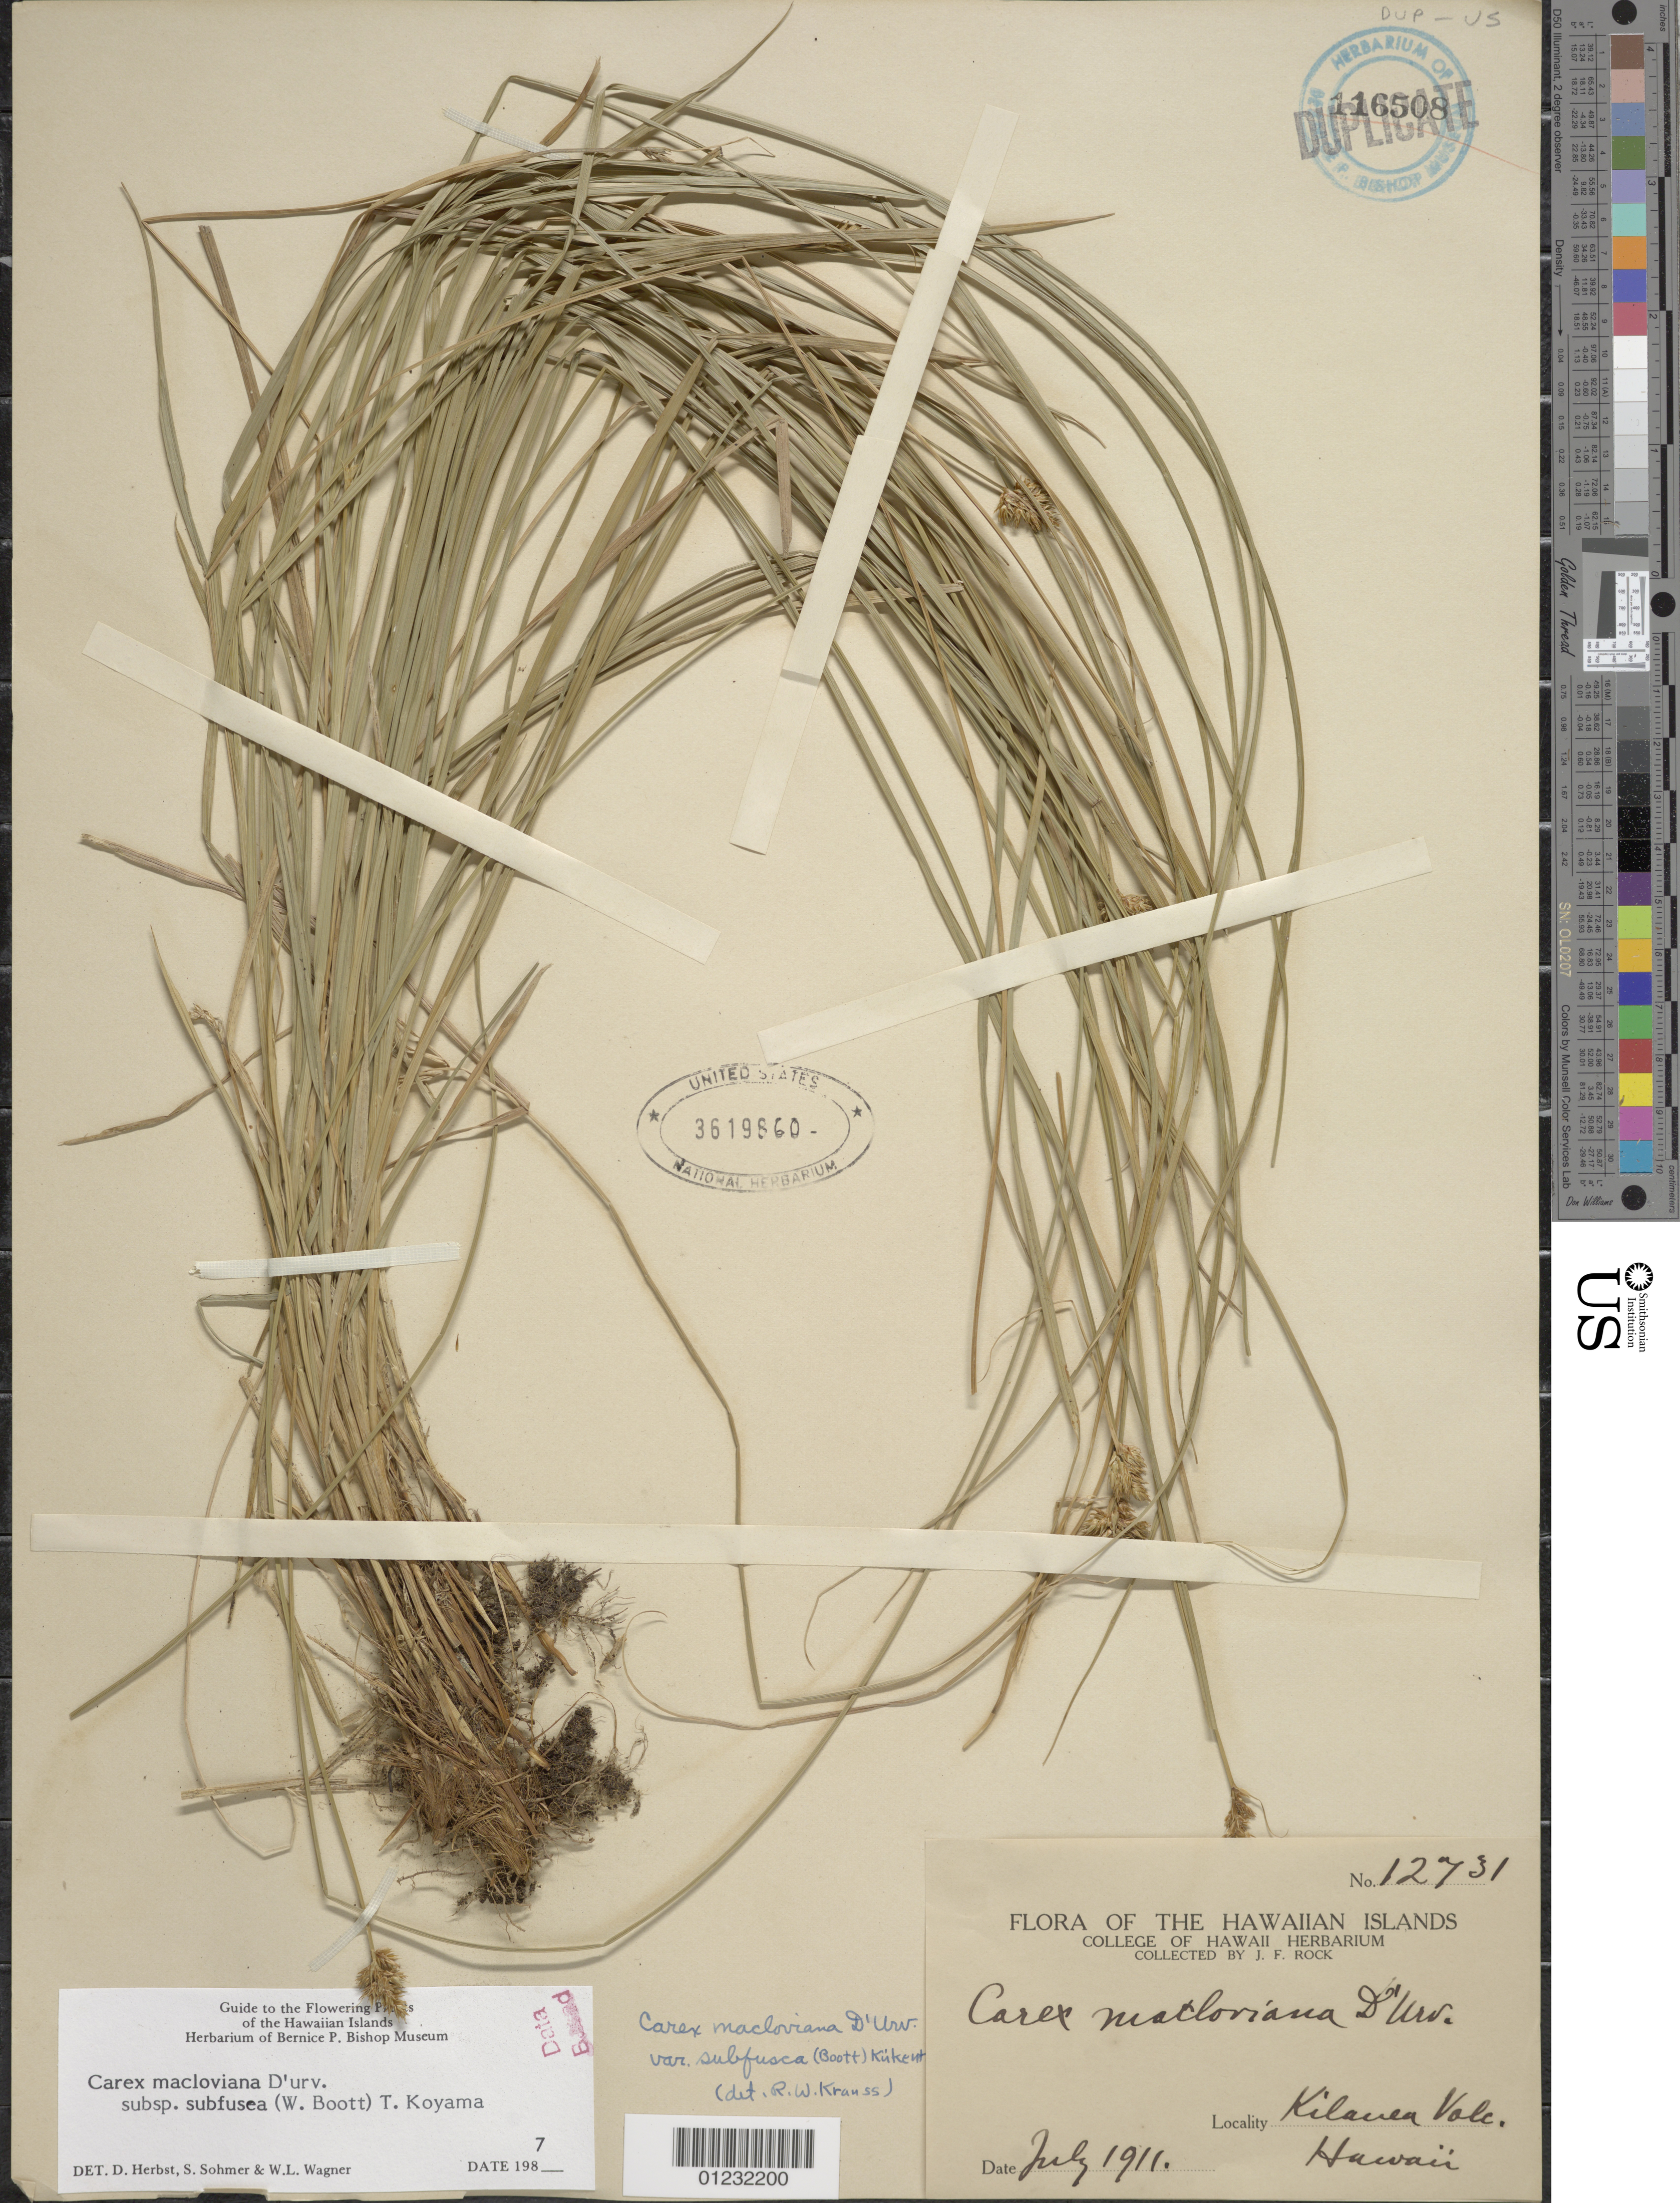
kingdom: Plantae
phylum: Tracheophyta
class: Liliopsida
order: Poales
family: Cyperaceae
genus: Carex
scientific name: Carex subfusca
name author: W. Boott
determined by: Wagner, W. L., (BOT), Smithsonian Institution - National Museum of Natural History (UNITED STATES)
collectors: J. F. Rock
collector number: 12731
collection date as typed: Jul 1911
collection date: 1911-07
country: United States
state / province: Hawaii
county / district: Hawaii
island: Hawaii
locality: Kilauea Volcano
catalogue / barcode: US 3619860